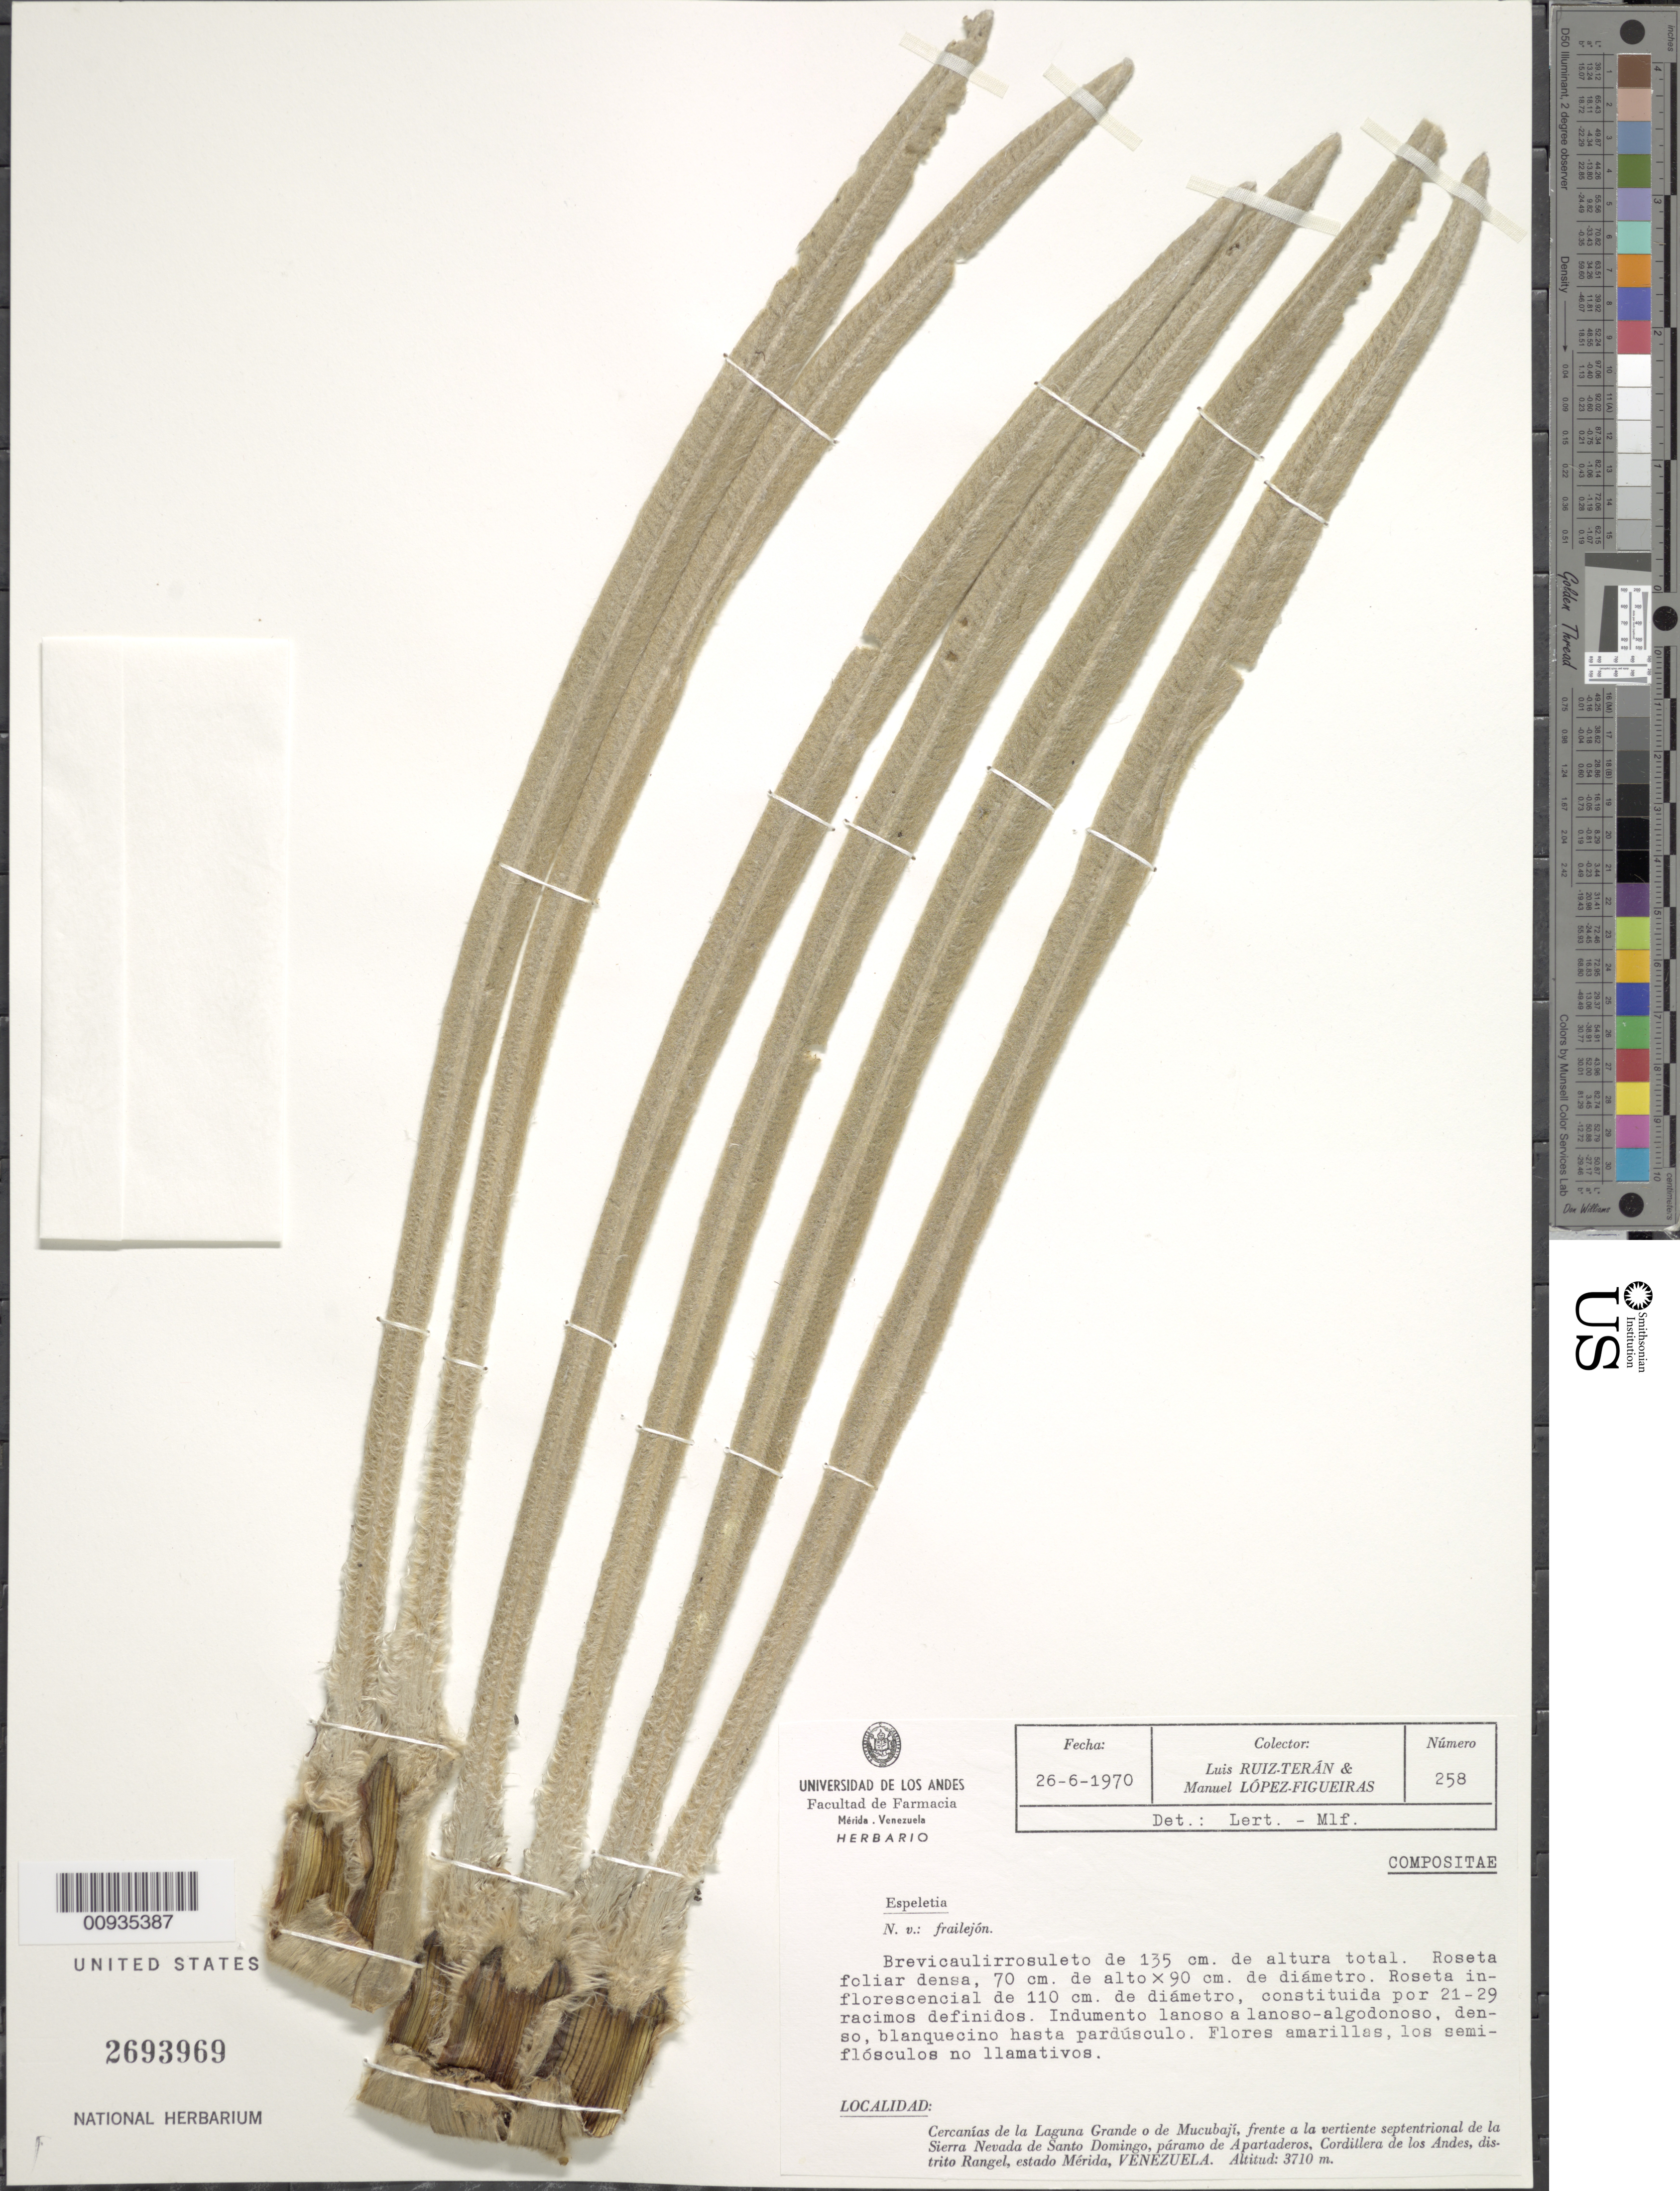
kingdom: Plantae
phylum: Tracheophyta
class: Magnoliopsida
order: Asterales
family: Asteraceae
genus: Coespeletia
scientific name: Coespeletia spicata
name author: (Sch. Bip. ex Wedd.) Cuatrec.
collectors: L. Teran & M. López Figueiras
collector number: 258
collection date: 1970-06-26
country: Venezuela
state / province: Mérida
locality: Cercanias de la Laguna Grande o de Mucubaji, frente a la vertiente septentrional de la Sierra Nevada de Santo Domingo, paramo de Apartaderos, Cordillera de los Andes, distrito Rangel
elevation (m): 3710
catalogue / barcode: US 2693969